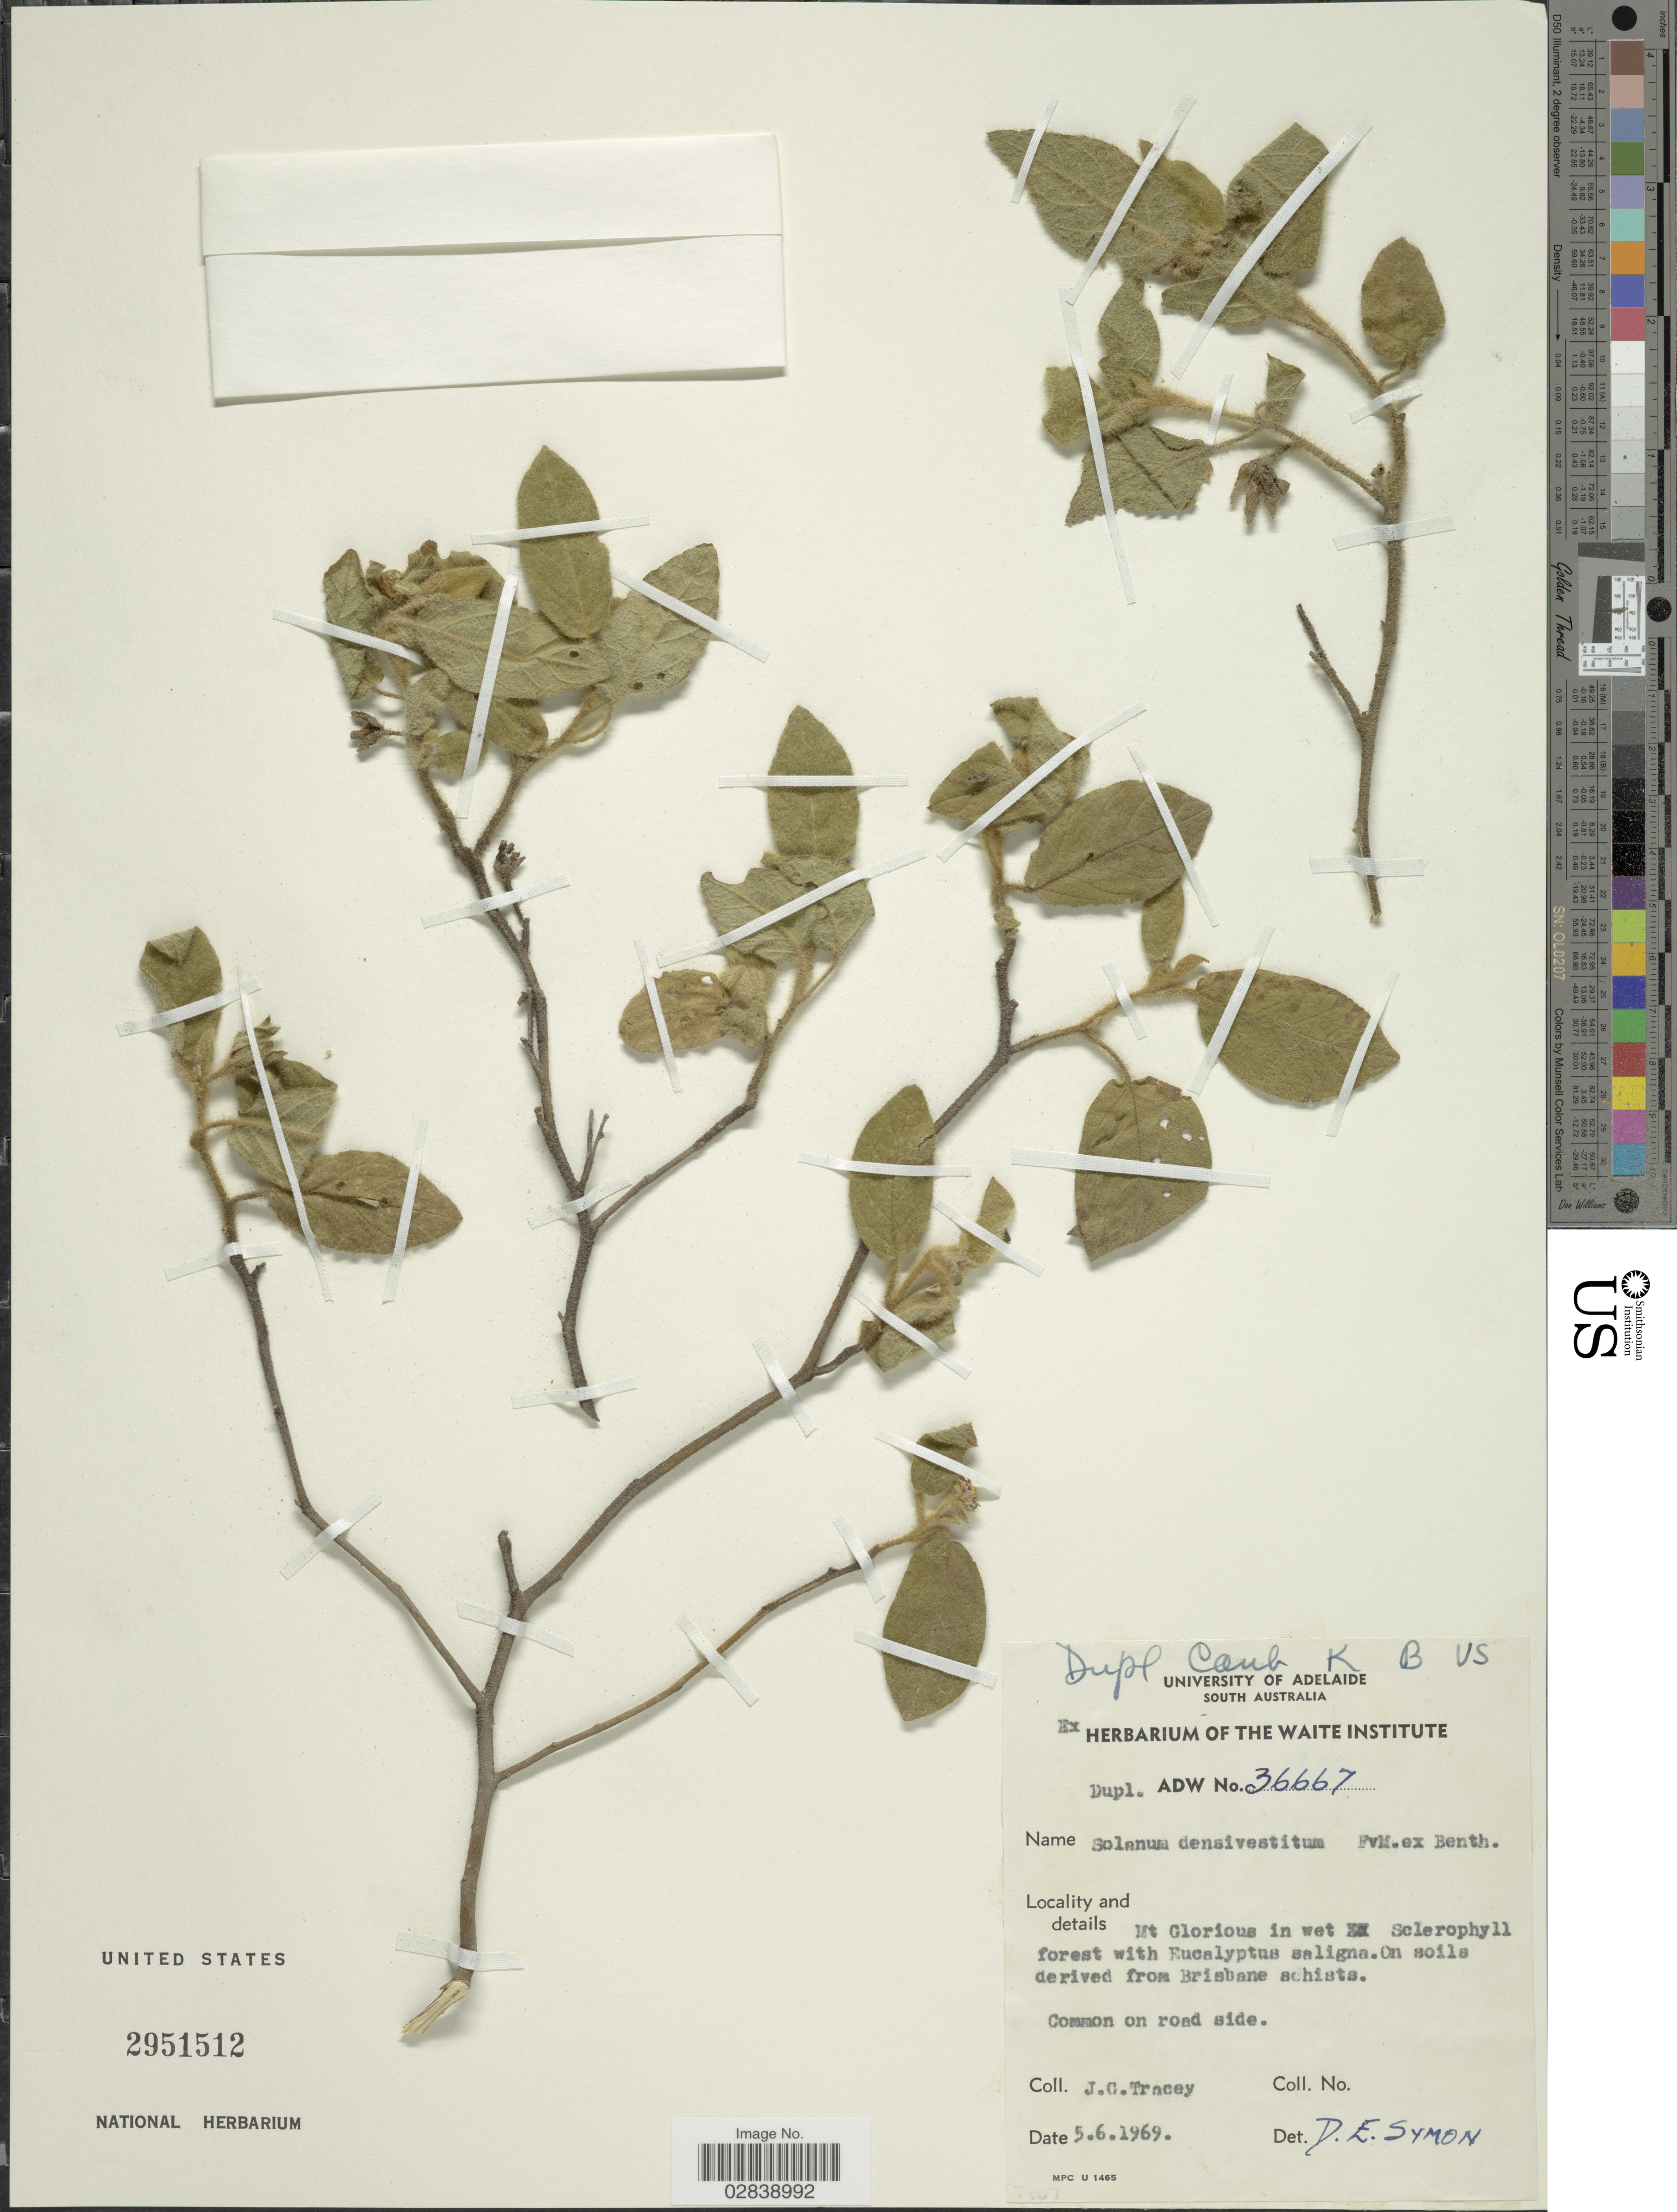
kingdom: Plantae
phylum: Tracheophyta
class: Magnoliopsida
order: Solanales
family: Solanaceae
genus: Solanum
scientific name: Solanum densevestitum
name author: F. Muell.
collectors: J. Tracey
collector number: ADW 36667?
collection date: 1969-06-05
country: Australia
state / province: South Australia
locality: Mt. Glorious.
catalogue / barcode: US 2951512